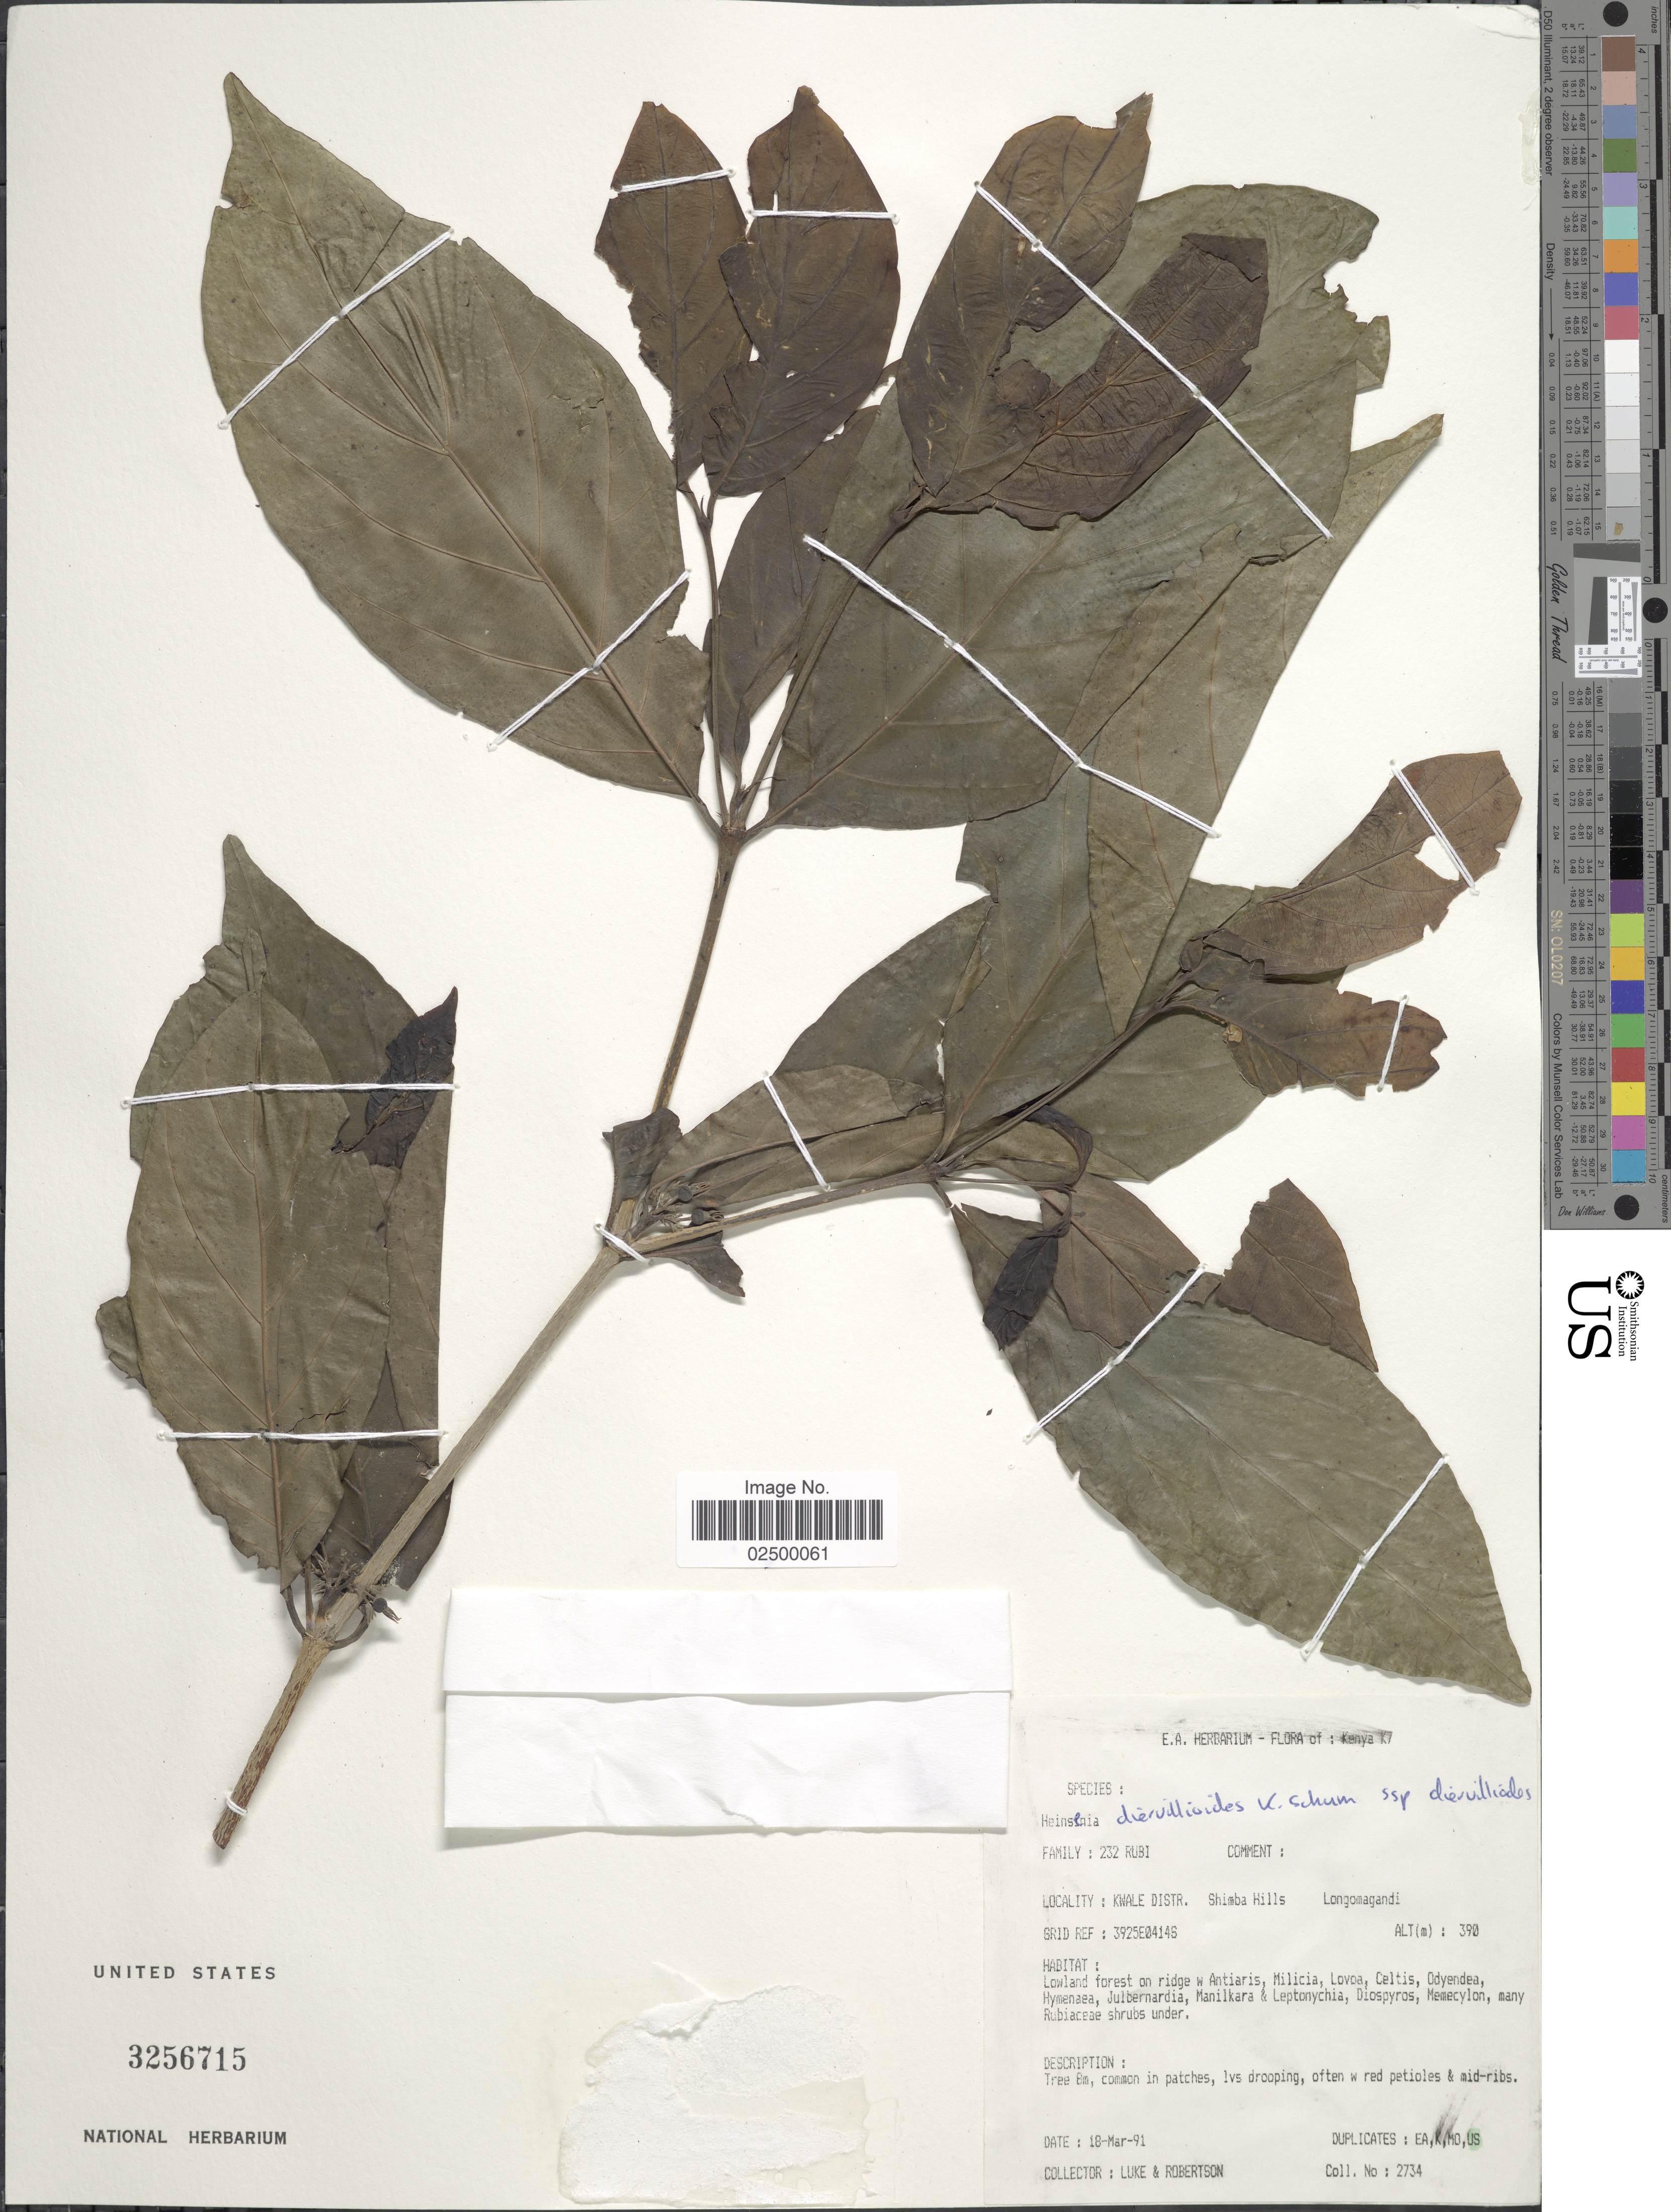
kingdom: Plantae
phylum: Tracheophyta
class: Magnoliopsida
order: Gentianales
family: Rubiaceae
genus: Heinsenia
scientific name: Heinsenia diervilleoides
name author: K. Schum.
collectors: -. Luke & -. Robertson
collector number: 2734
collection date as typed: Transcribed d/m/y: 18/3/91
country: Kenya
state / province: Kwale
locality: Kenya K7, Kwale Distr., Shimba Hills, Longomagandi, Grid Ref:3925E0414S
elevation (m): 390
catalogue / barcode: US 3256715